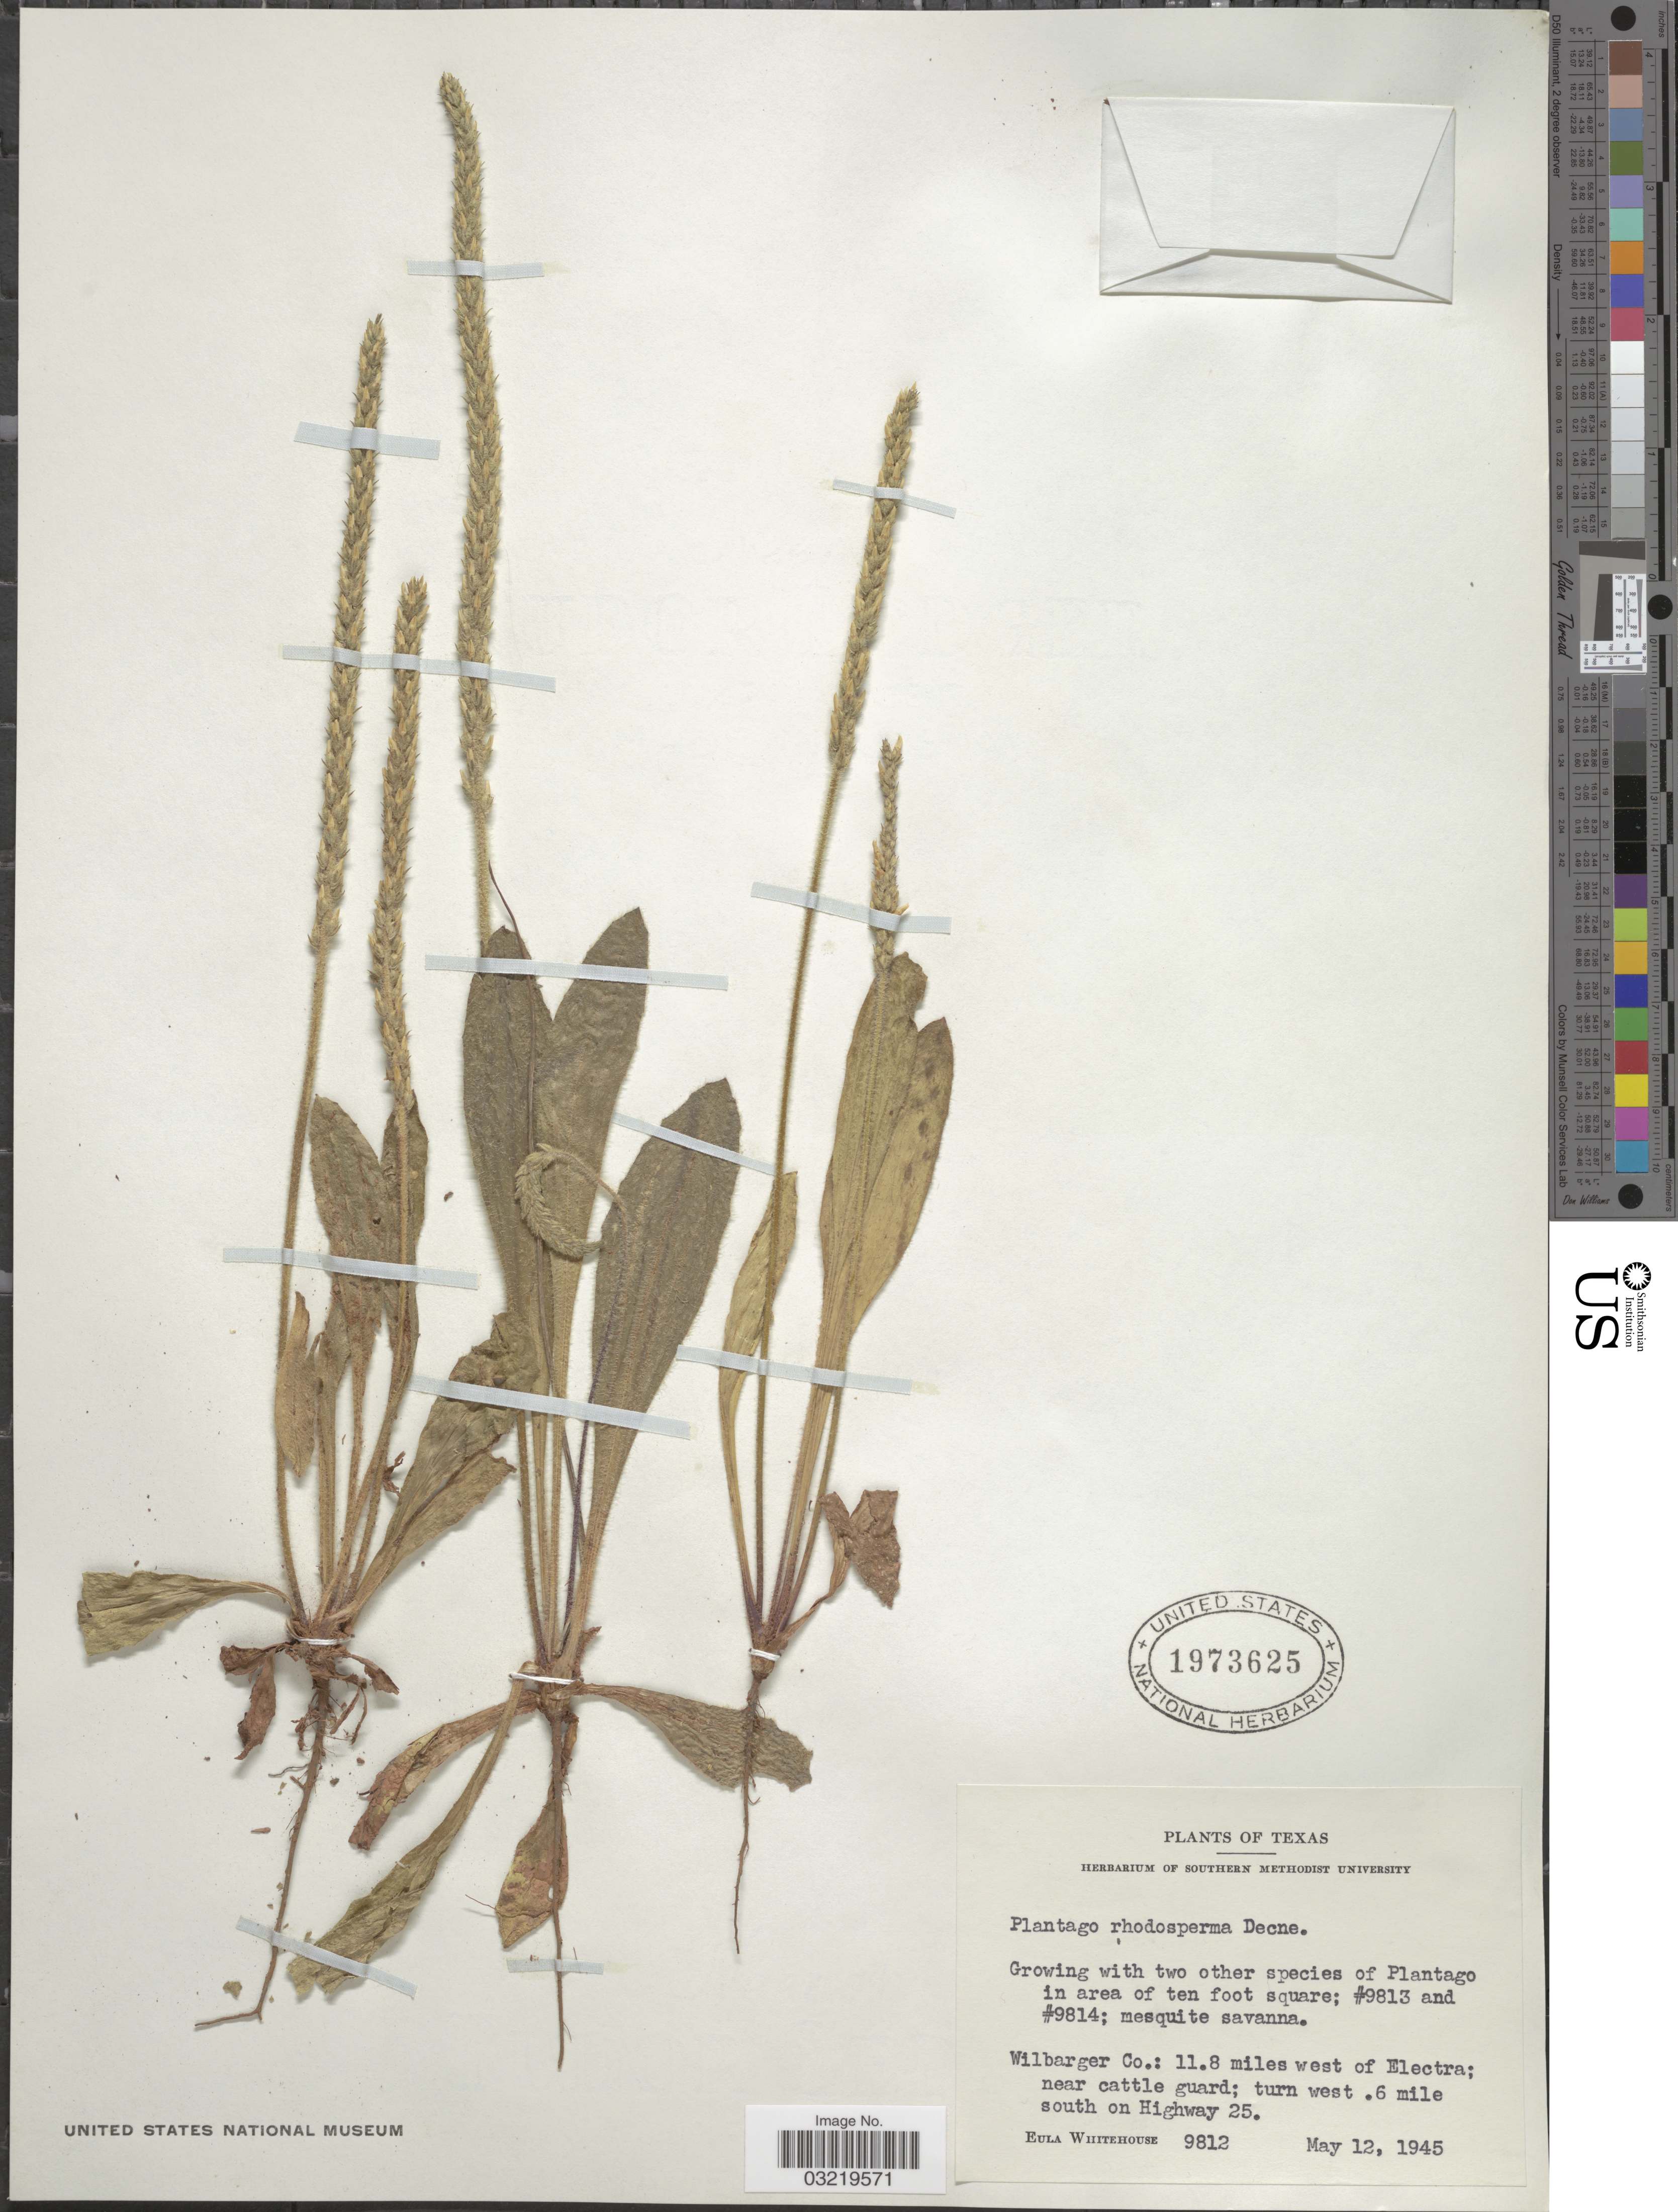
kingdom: Plantae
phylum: Tracheophyta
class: Magnoliopsida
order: Lamiales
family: Plantaginaceae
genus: Plantago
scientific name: Plantago rhodosperma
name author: Decne.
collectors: E. Whitehouse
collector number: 9812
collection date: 1945-05-12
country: United States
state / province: Texas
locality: Wilbarger Co.: 11.8 miles west of Electra; near cattle guard; turn west .6 mile south on Highway 25.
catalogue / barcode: US 1973625